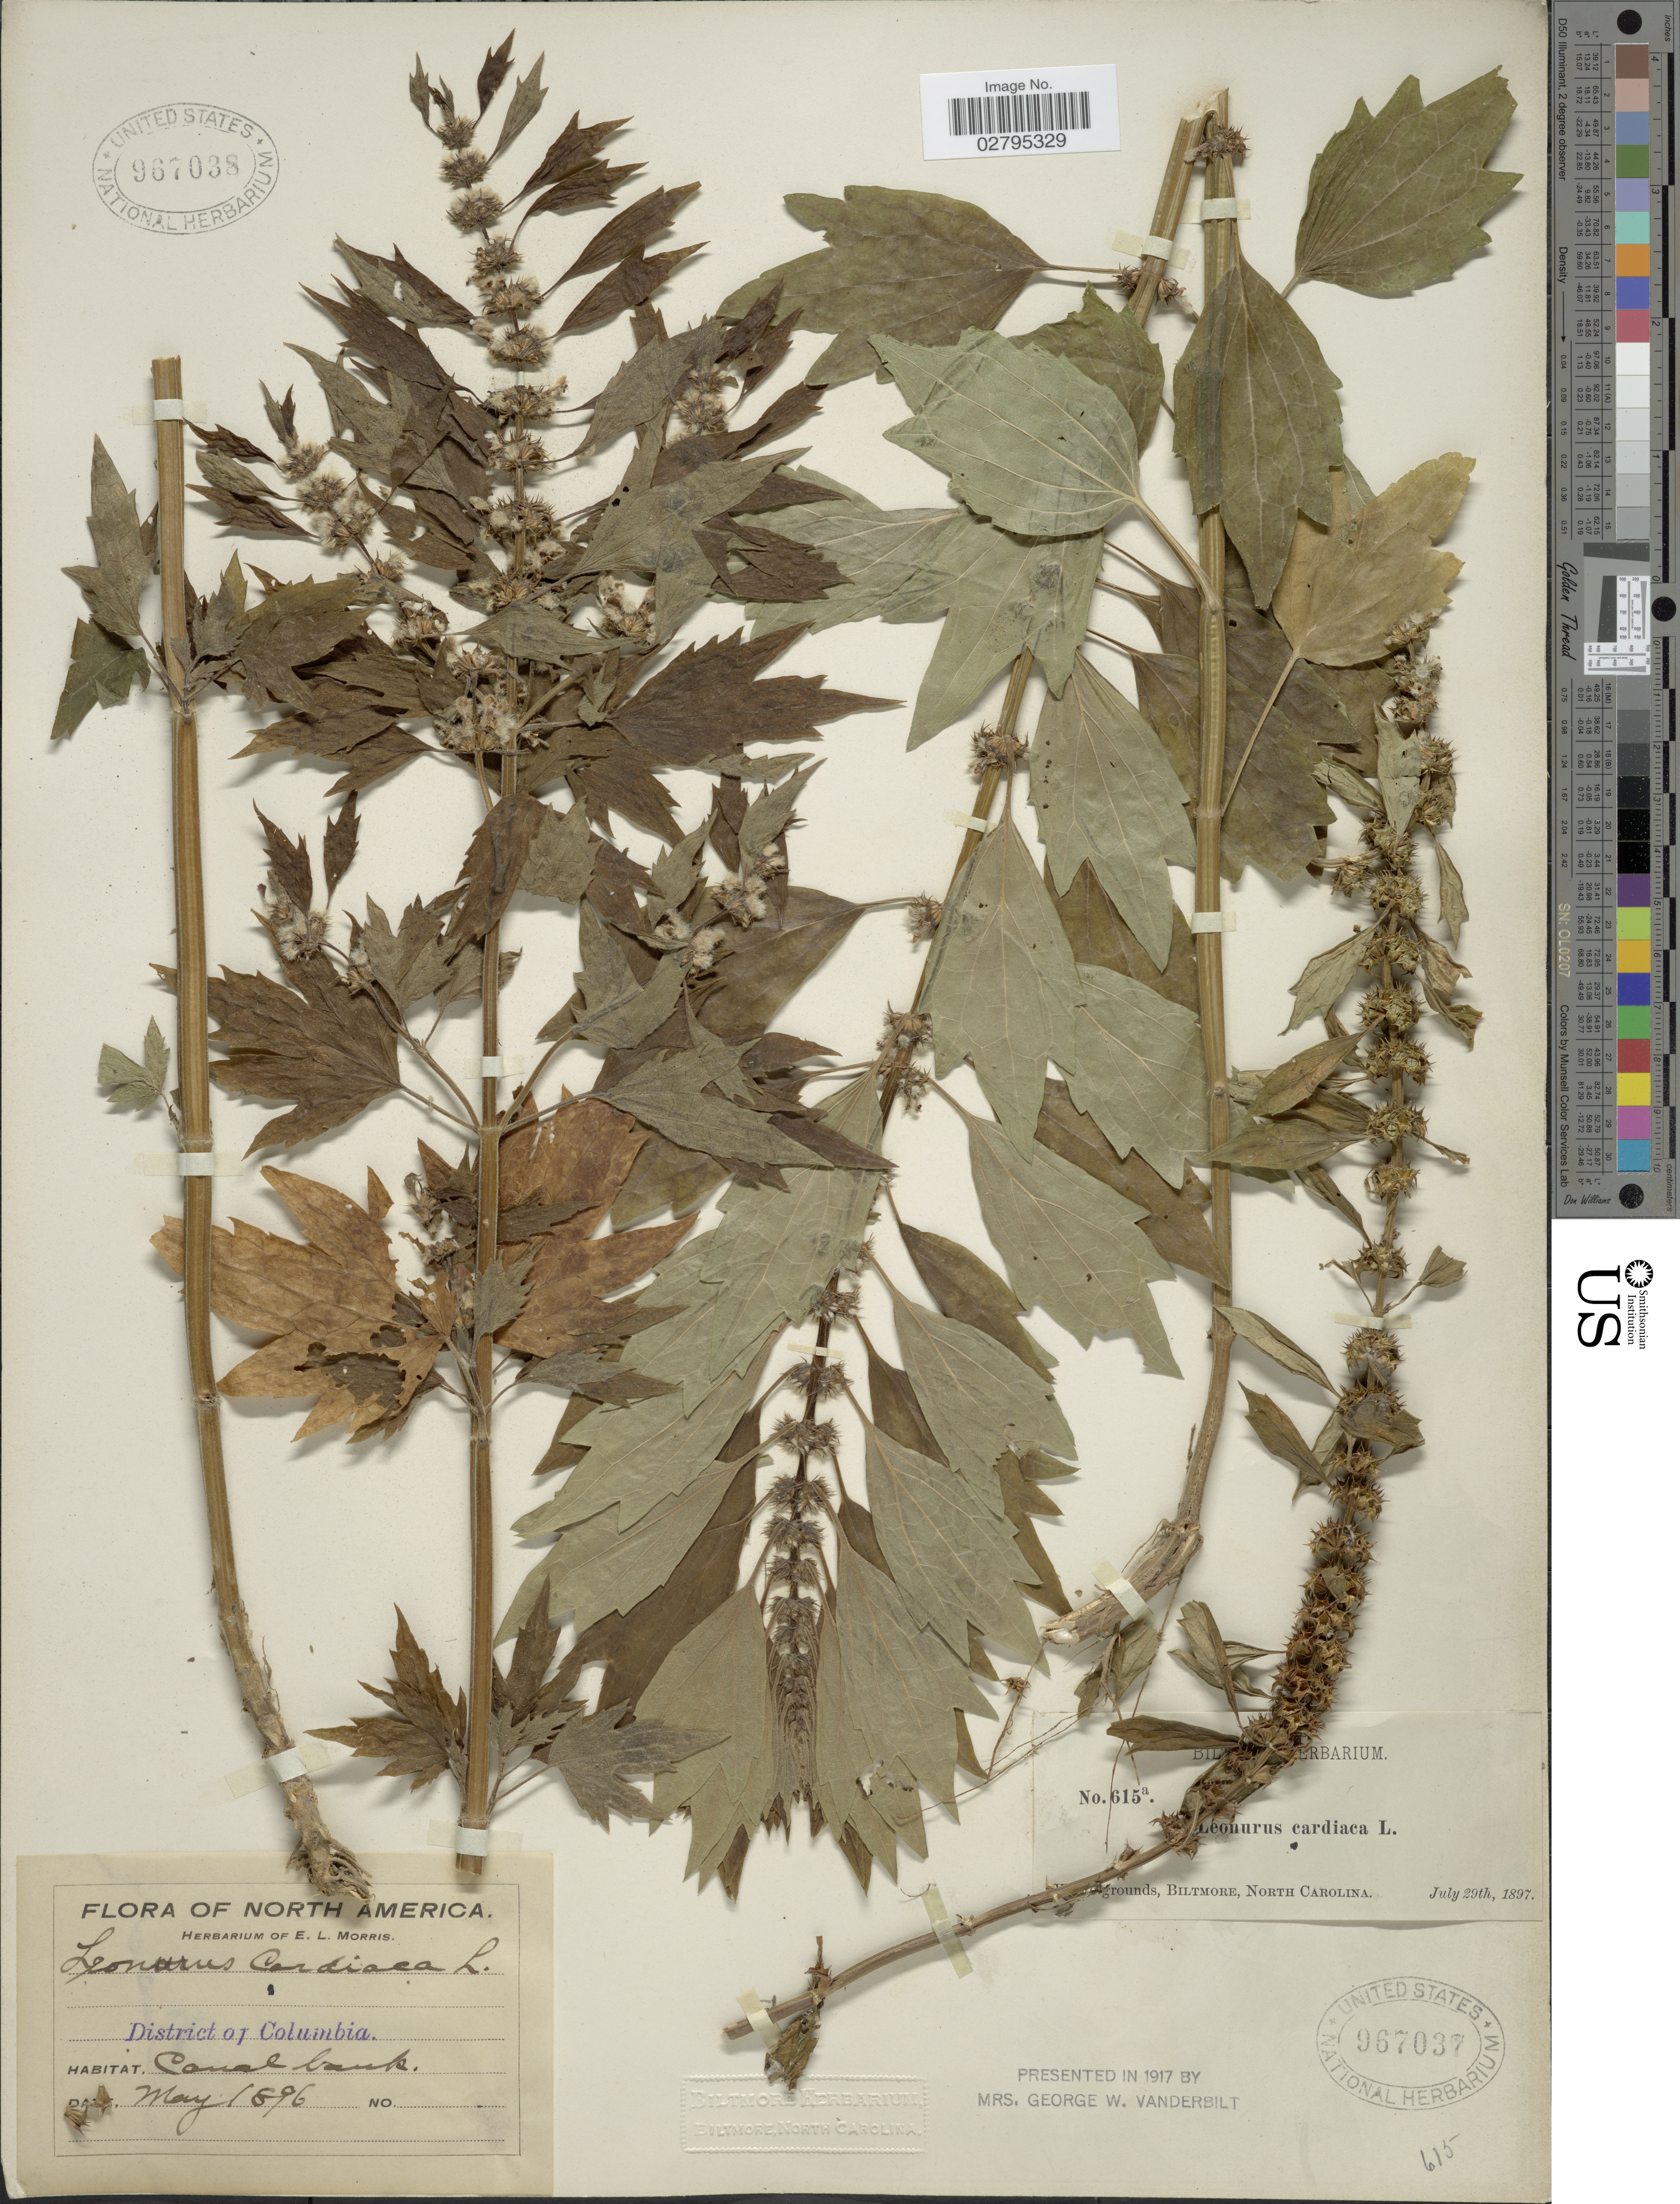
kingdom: Plantae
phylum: Tracheophyta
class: Magnoliopsida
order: Lamiales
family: Lamiaceae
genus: Leonurus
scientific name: Leonurus cardiaca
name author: L.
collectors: ex herb. E.L. Morris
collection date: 1896-05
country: United States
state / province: District of Columbia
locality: Canal bank.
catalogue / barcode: US 967038